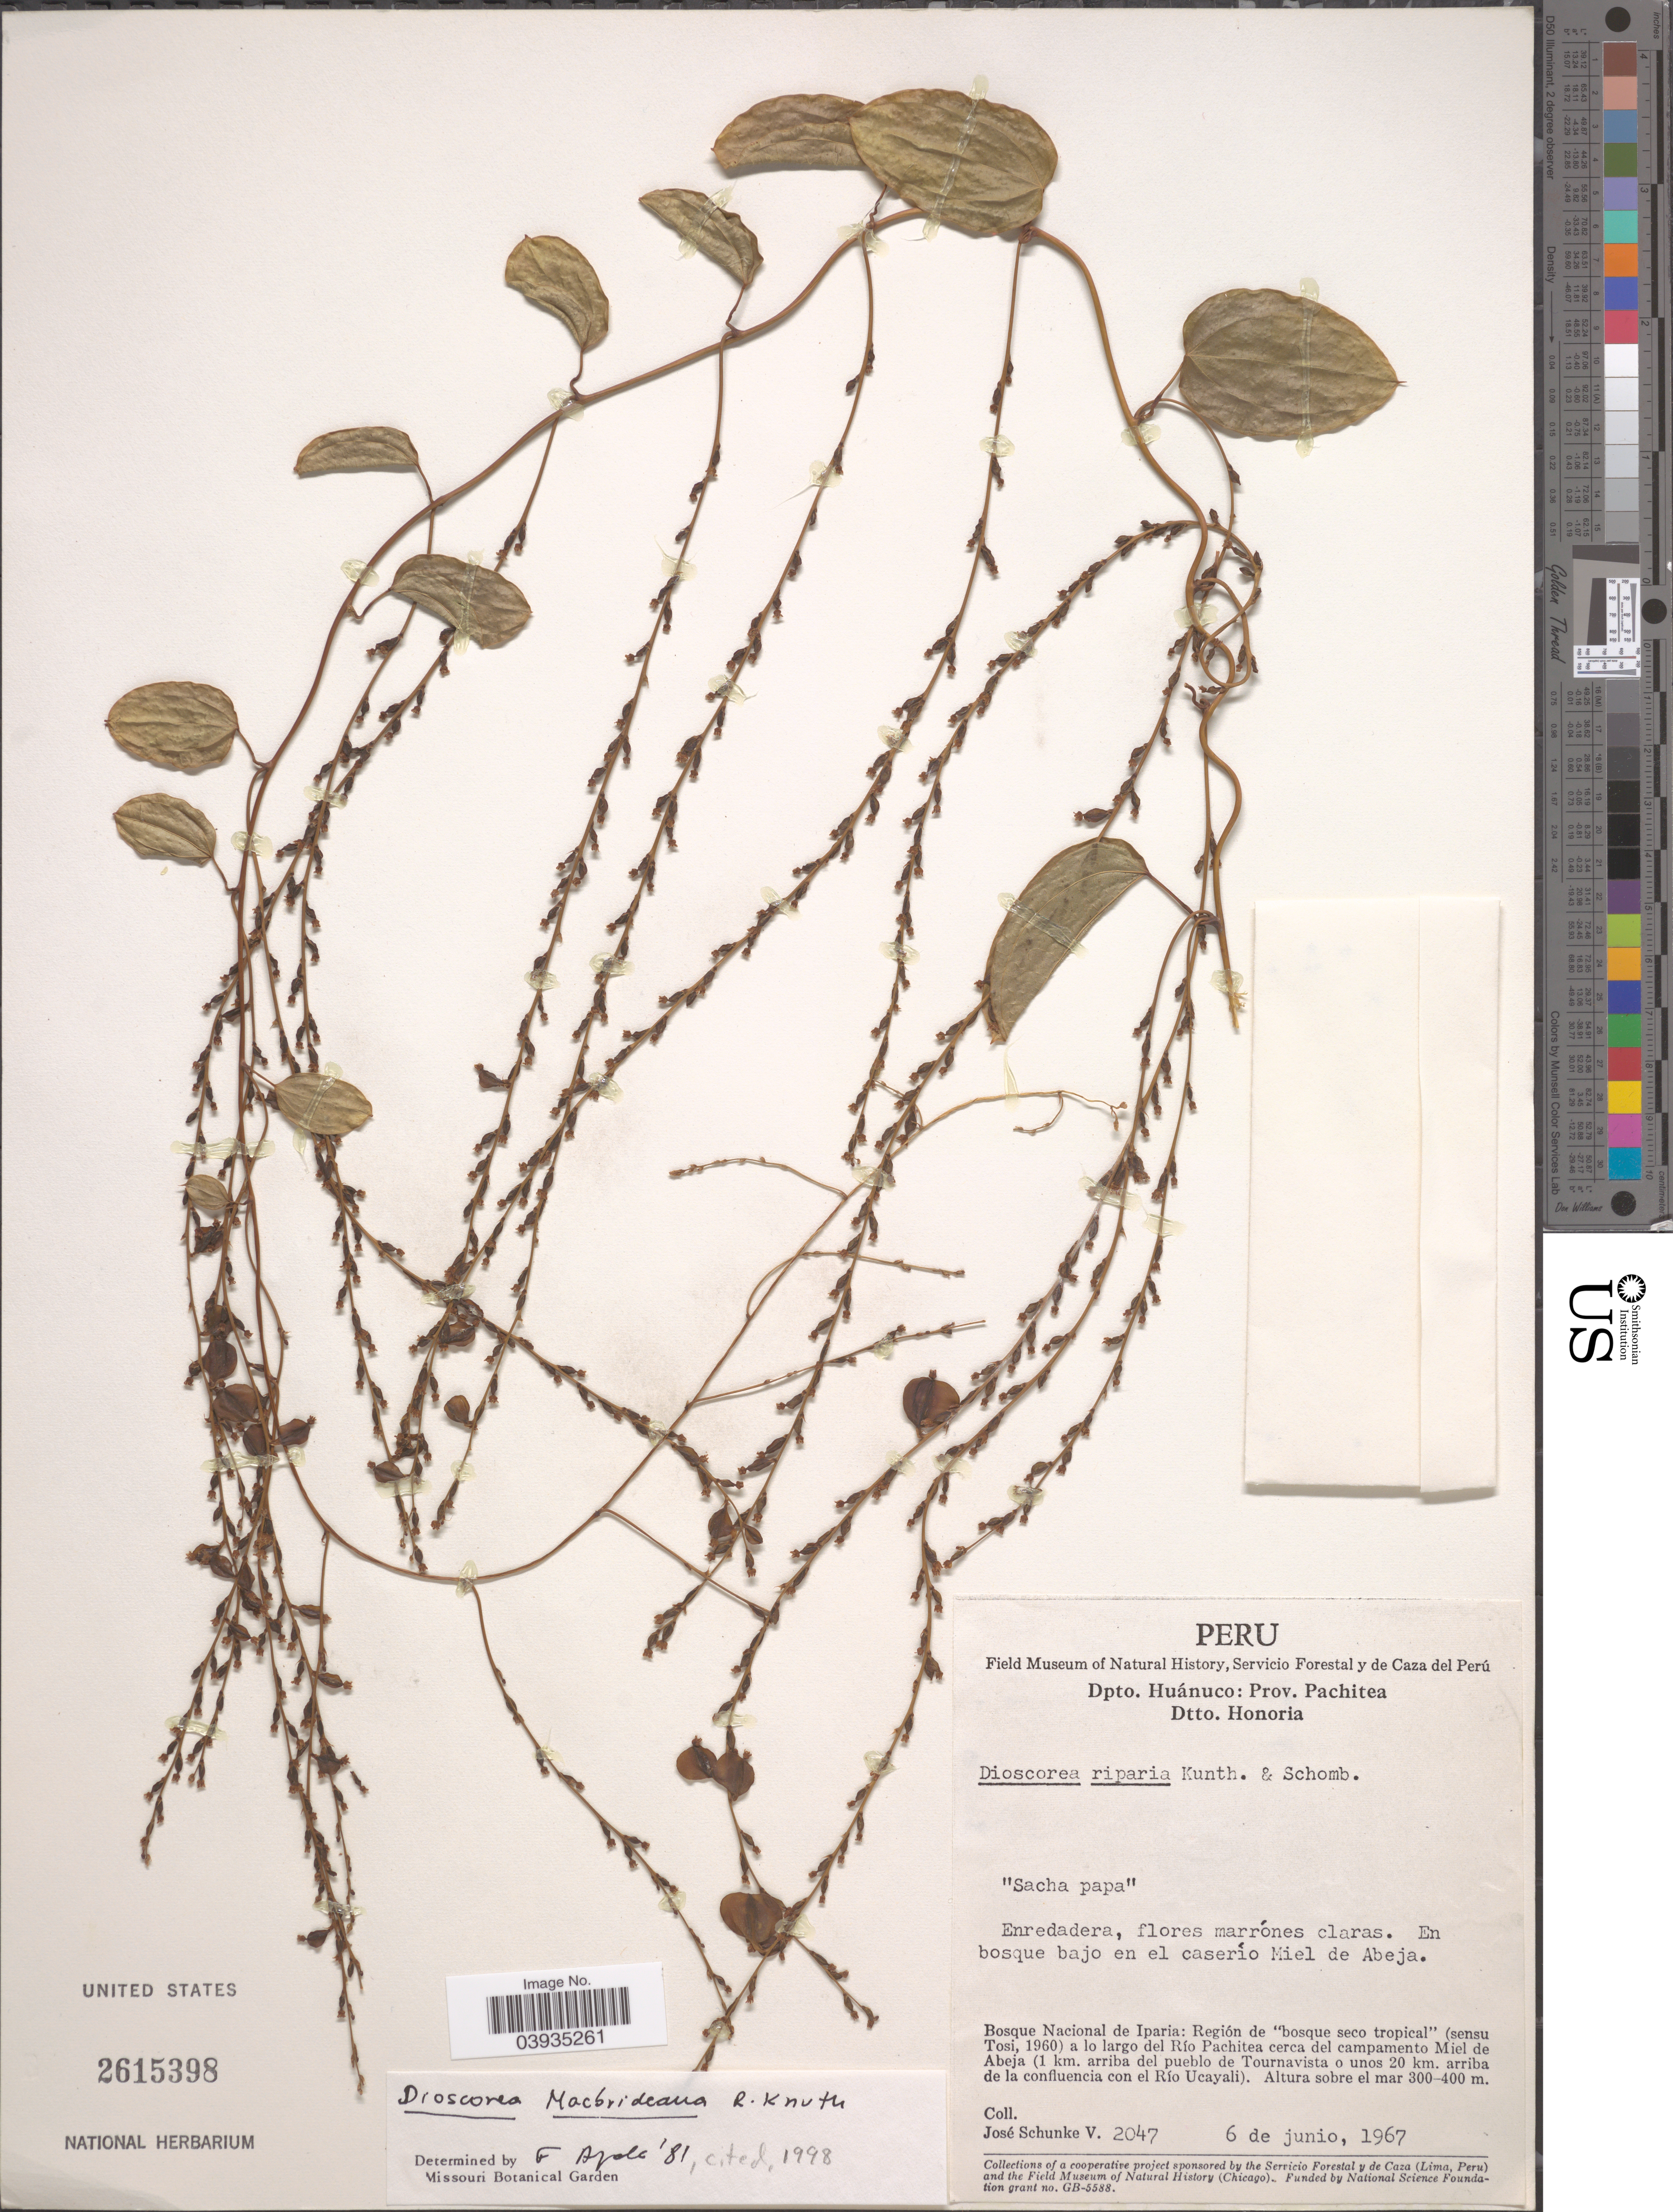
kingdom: Plantae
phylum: Tracheophyta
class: Liliopsida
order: Dioscoreales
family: Dioscoreaceae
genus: Dioscorea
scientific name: Dioscorea macbrideana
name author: R. Knuth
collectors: J. Schunke Vigo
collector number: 2047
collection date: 1967-06-06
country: Peru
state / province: Huánuco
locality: Dpto. Huánuco: Prov. Pachitea. Dtto. Honoria. En bosque bajo en el caserío Miel de Abeja. Bosque Nacional de Iparia: Región de "bosque seco tropical" (sensu Tosi, 1960) a lo largo del Río Pachitea cerca del campamento Miel de Abeja (1 km. ariba del pueblo de Tournavista o unos 20 km. arriba de la confluencia con el Río Ucayali).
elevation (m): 300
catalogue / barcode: US 2615398